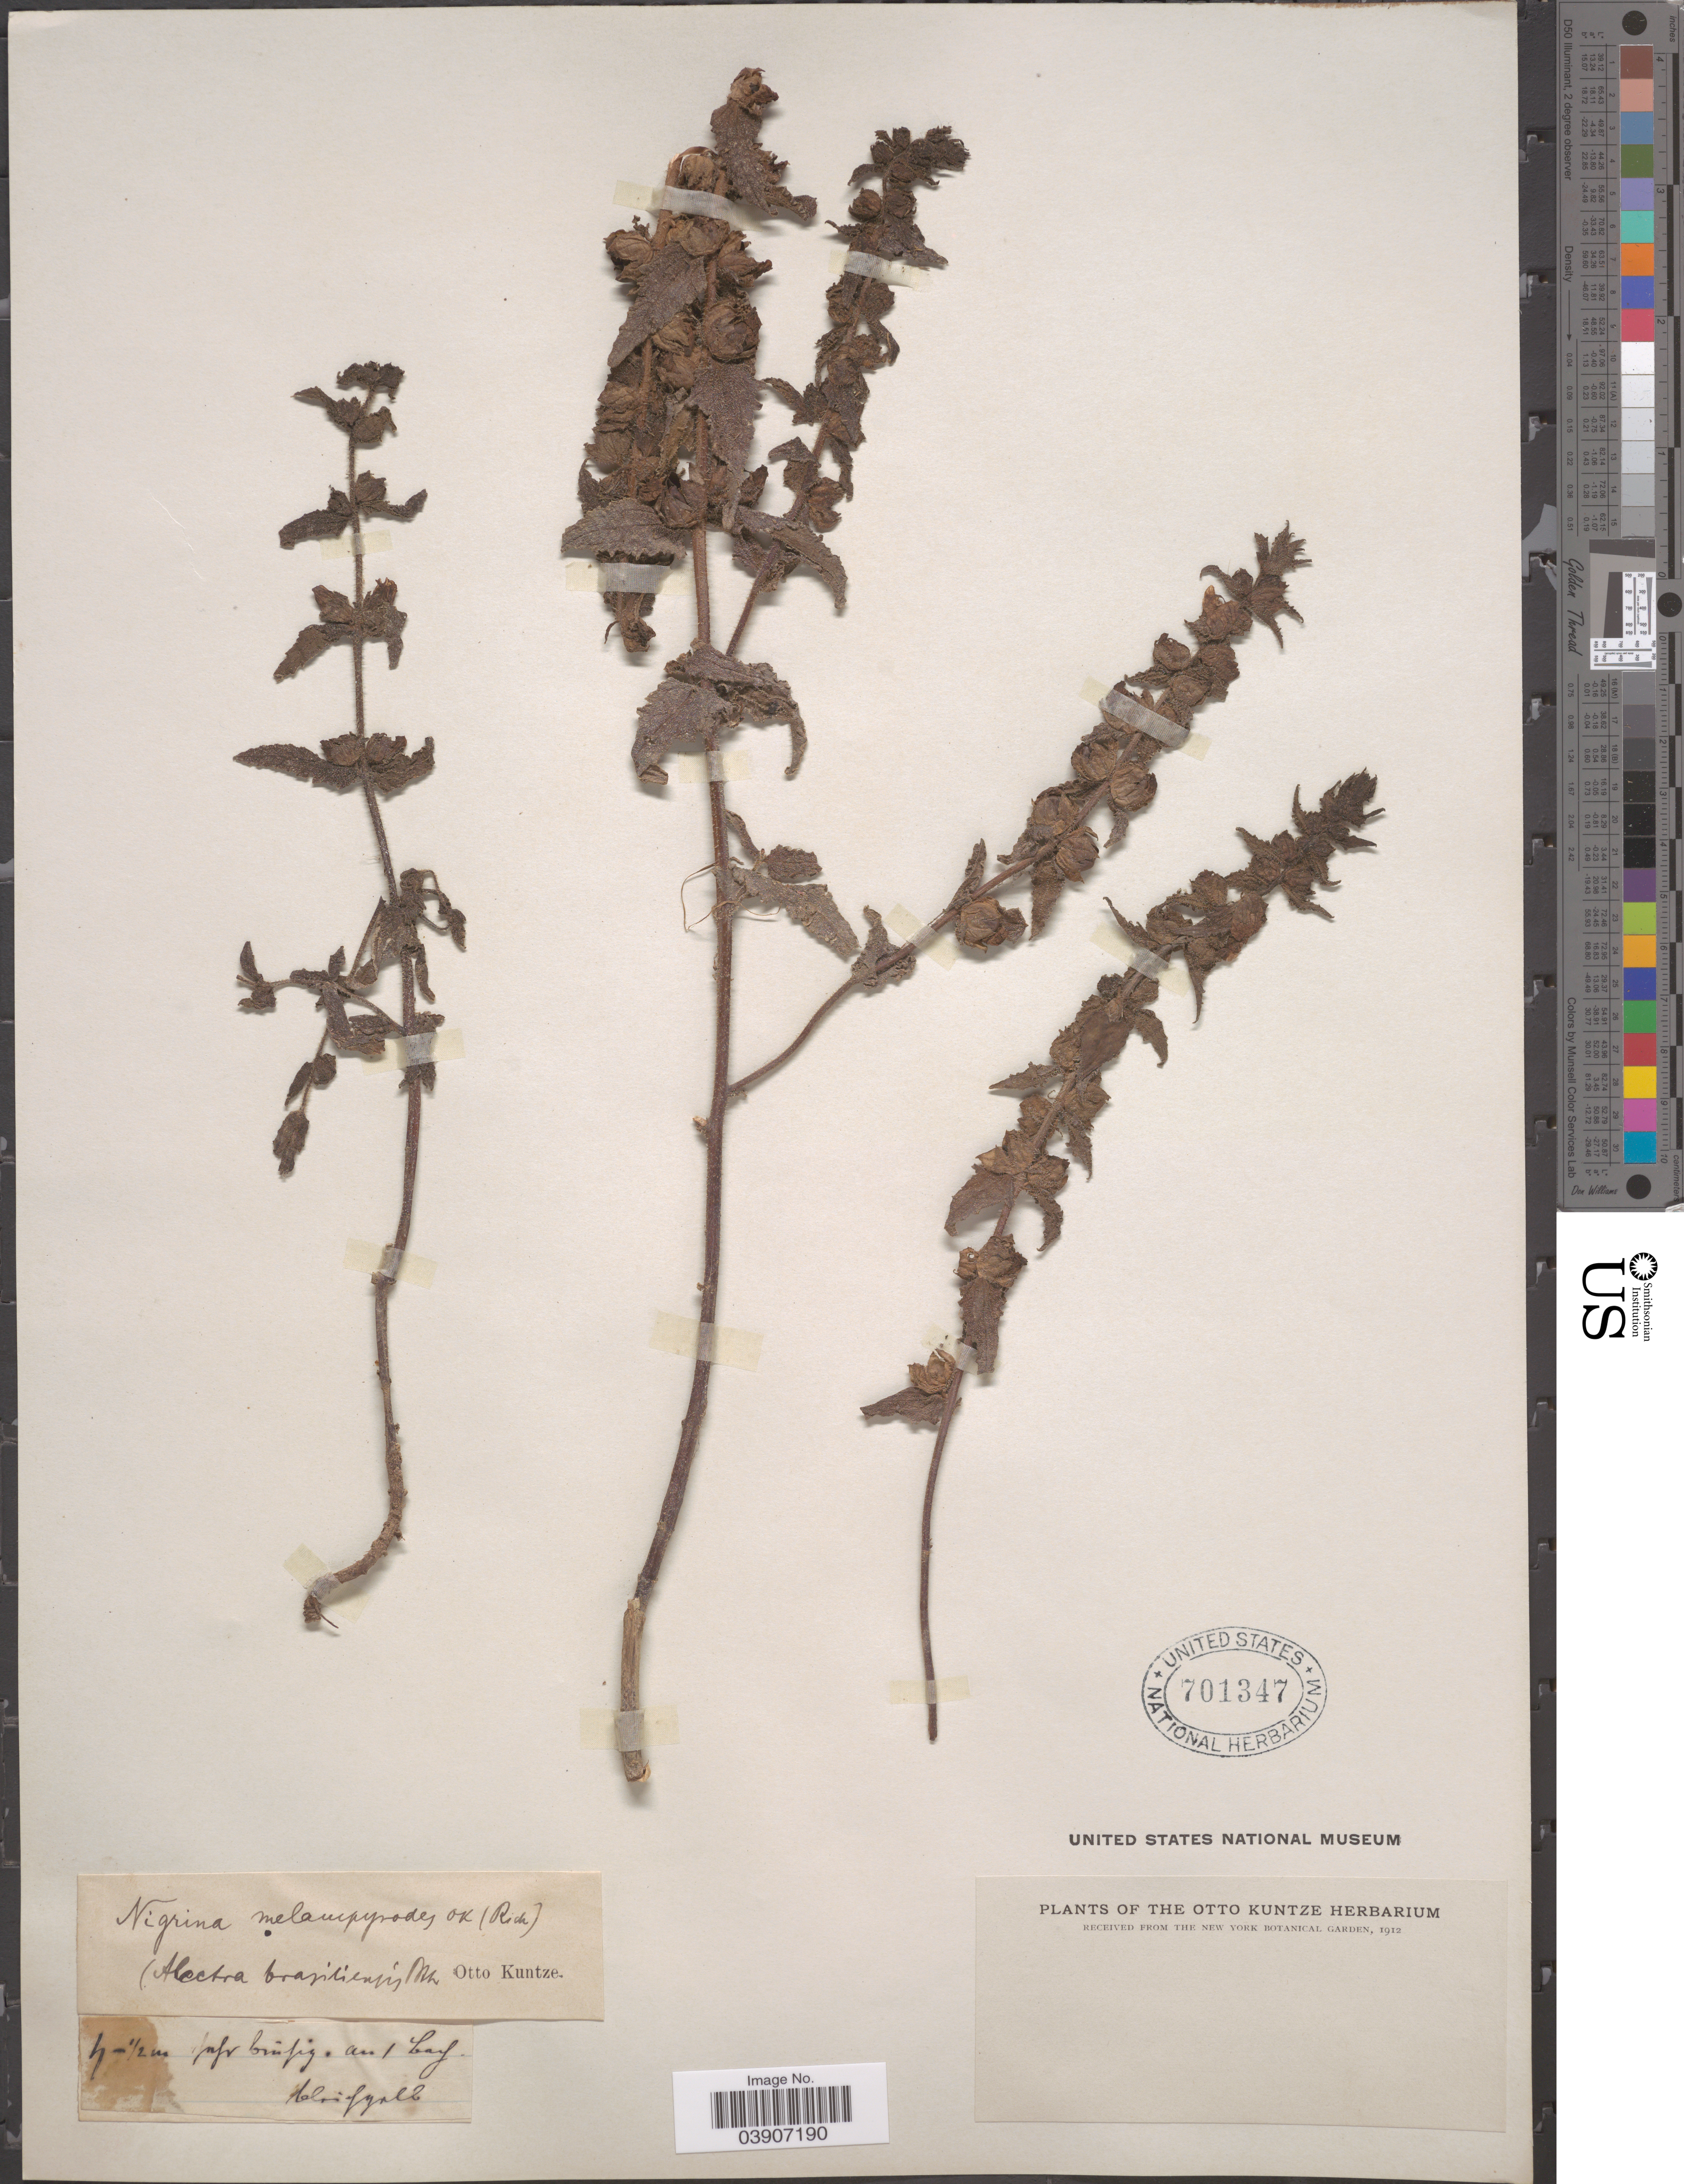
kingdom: Plantae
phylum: Tracheophyta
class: Magnoliopsida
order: Lamiales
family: Orobanchaceae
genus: Alectra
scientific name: Alectra aspera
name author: (Cham. & Schltdl.) L.O. Williams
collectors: C.E.O. Kuntze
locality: [illegible text].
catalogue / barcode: US 701347